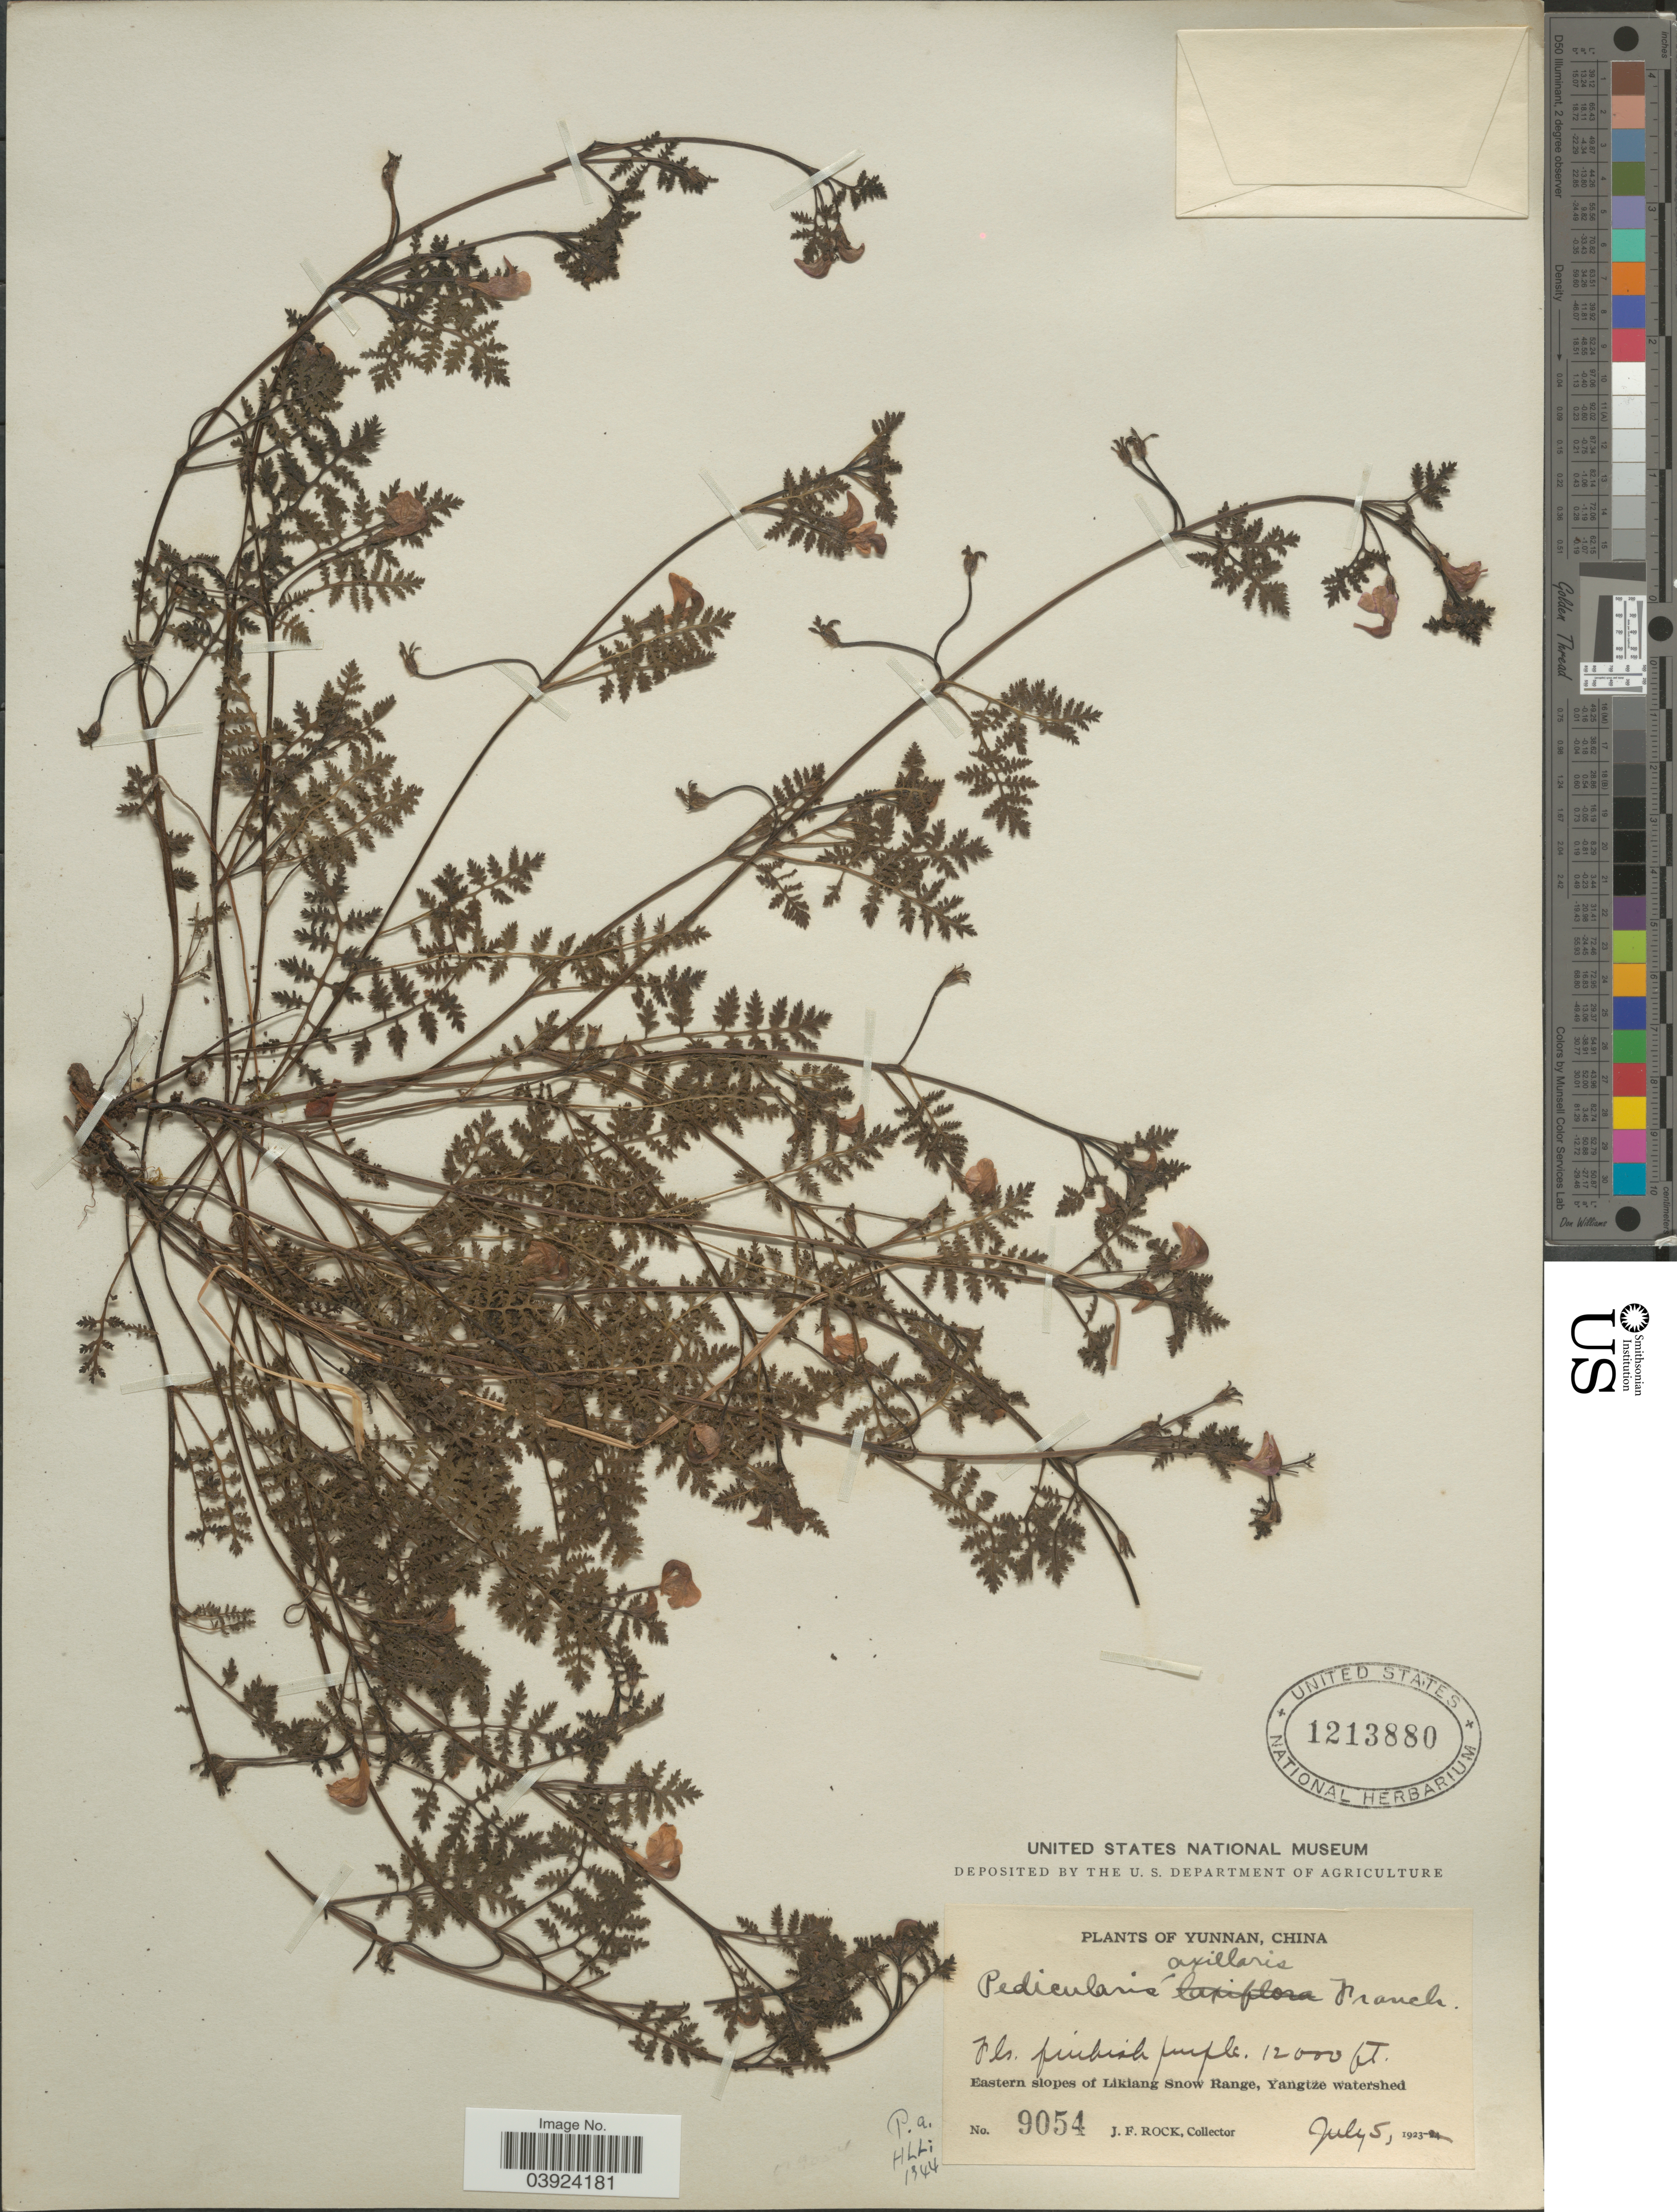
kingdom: Plantae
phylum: Tracheophyta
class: Magnoliopsida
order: Lamiales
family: Orobanchaceae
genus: Pedicularis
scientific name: Pedicularis axillaris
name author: Franch. ex Maxim.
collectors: J. Rock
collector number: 9054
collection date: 1923-07-05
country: China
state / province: Yunnan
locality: Eastern slopes of Likiang Snow Range, Yangtze watershed.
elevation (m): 3658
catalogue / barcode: US 1213880